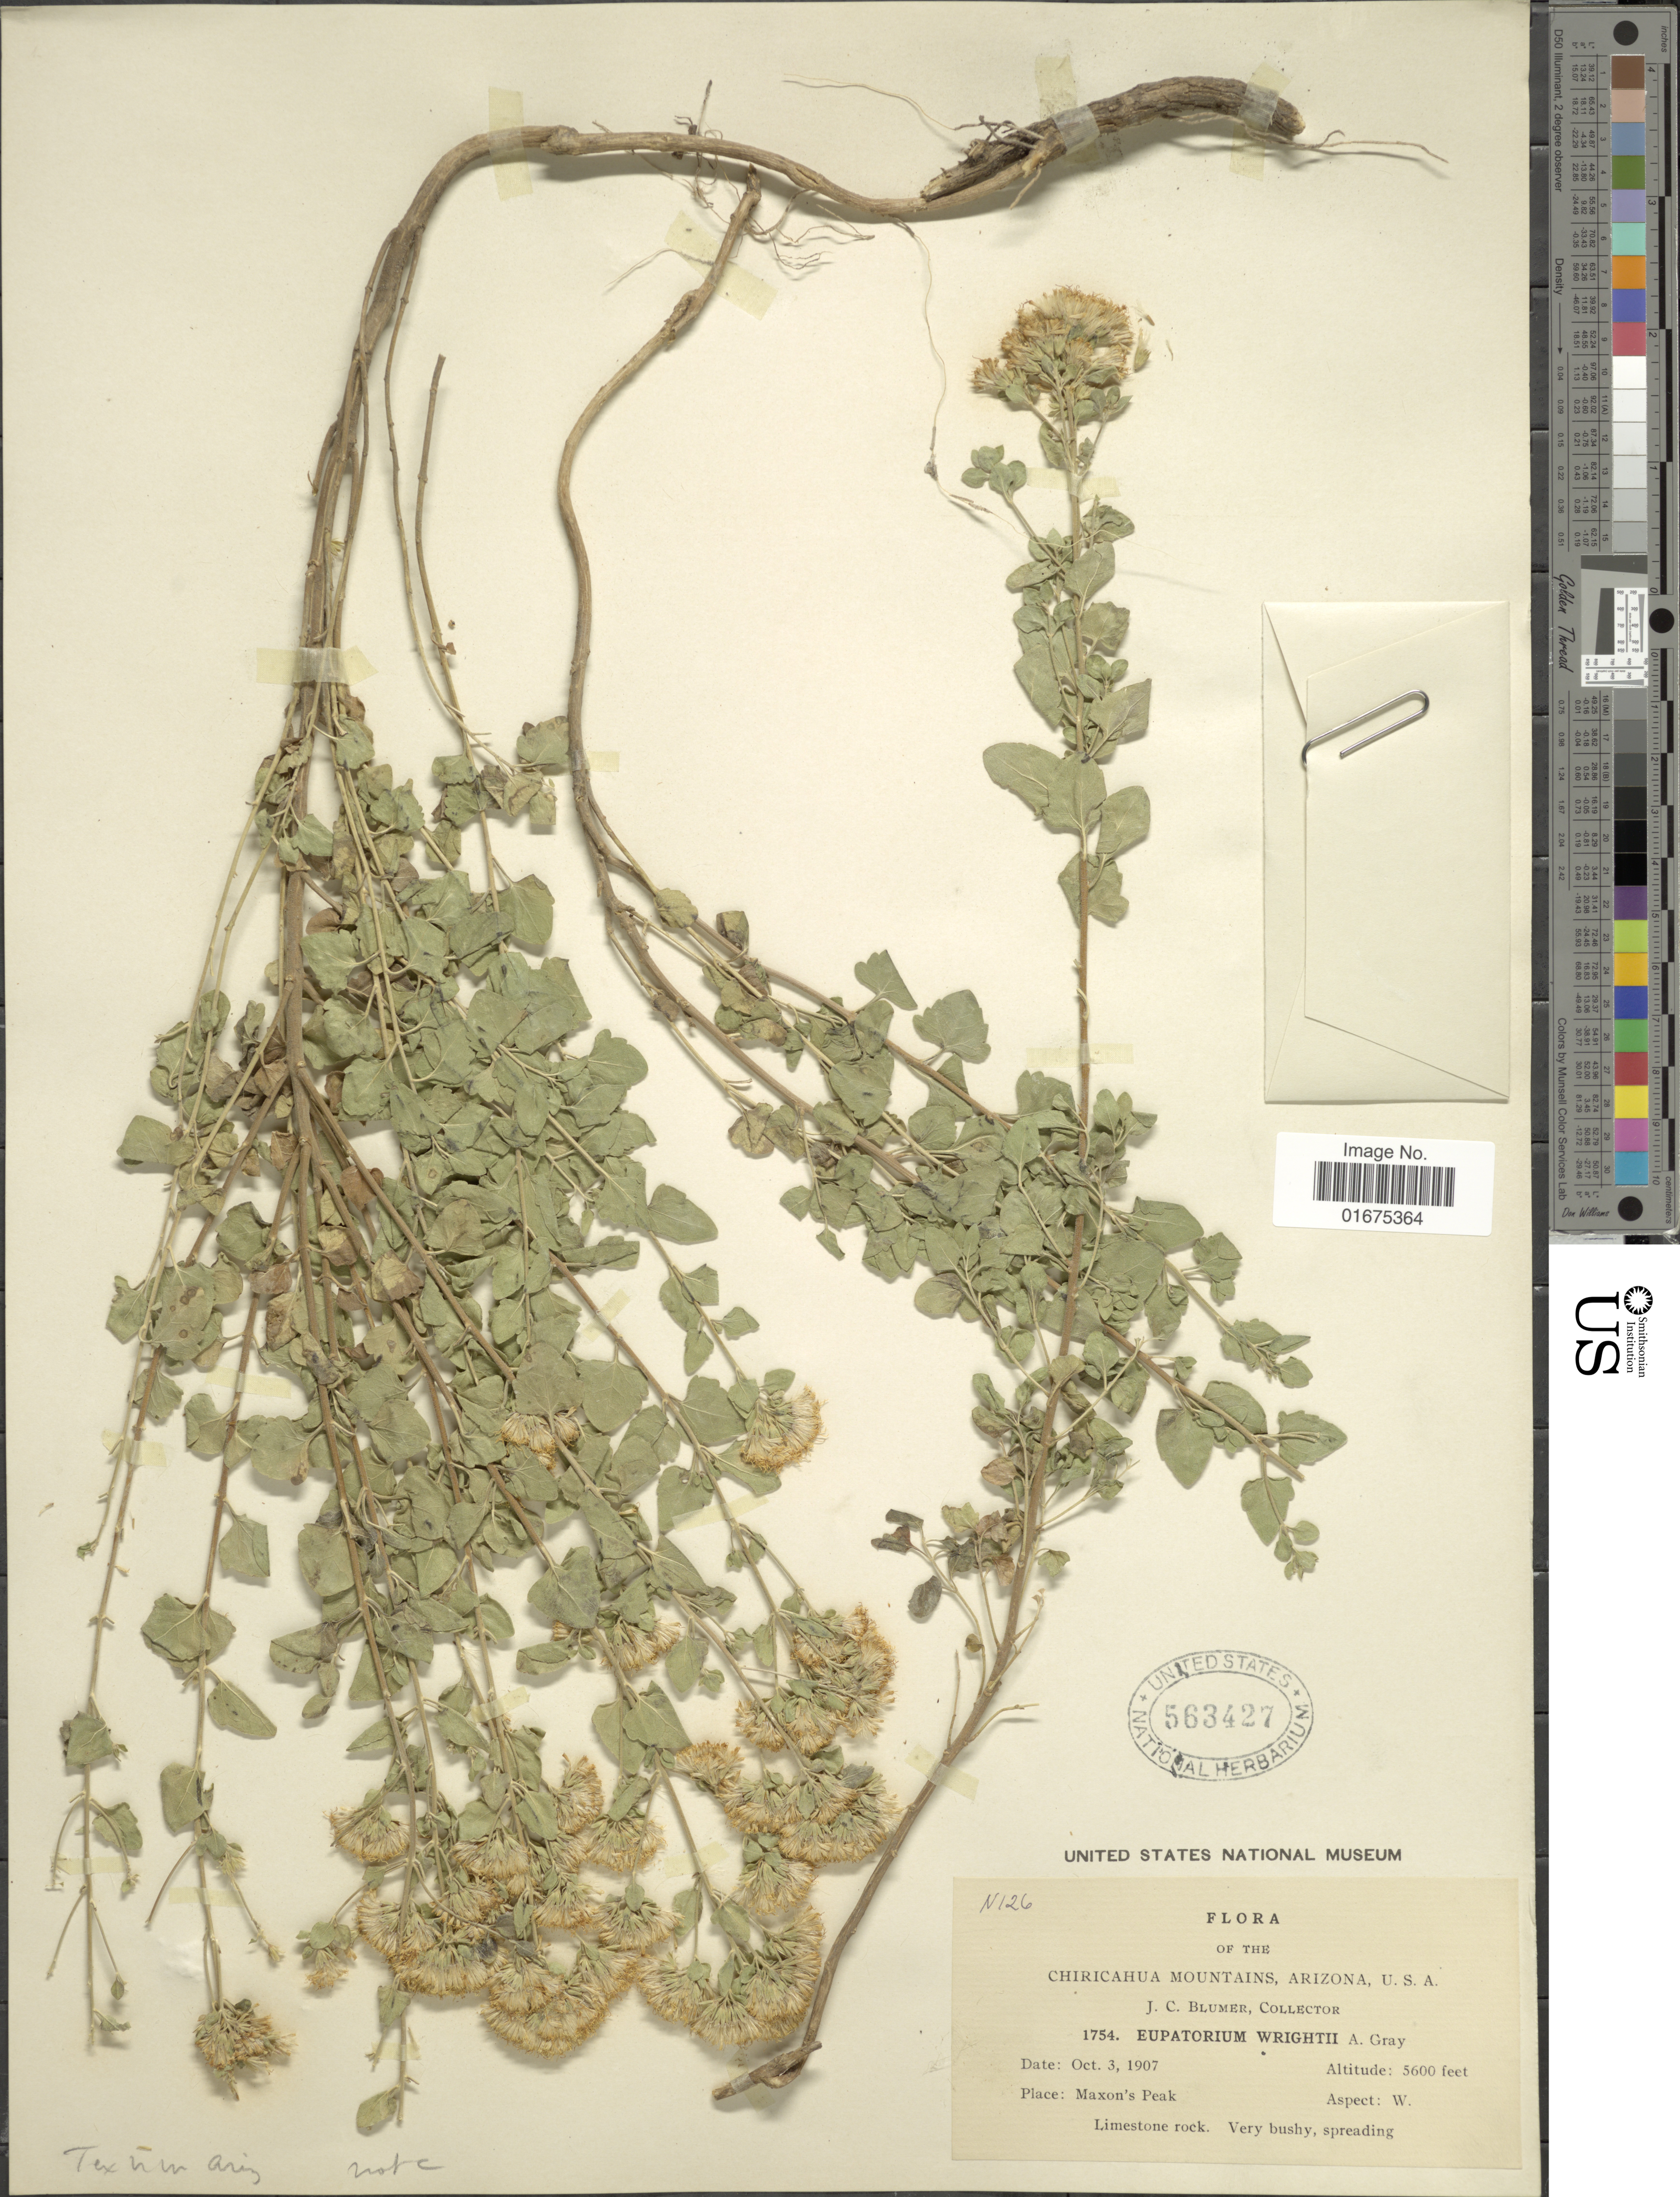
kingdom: Plantae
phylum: Tracheophyta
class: Magnoliopsida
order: Asterales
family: Asteraceae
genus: Ageratina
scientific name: Ageratina wrightii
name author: (A. Gray) R.M. King & H. Rob.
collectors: J. C. Blumer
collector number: N126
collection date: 1907-10-03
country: United States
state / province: Arizona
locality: Chiricahua Mountains, Maxon's Peak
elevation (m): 1707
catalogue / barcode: US 563427